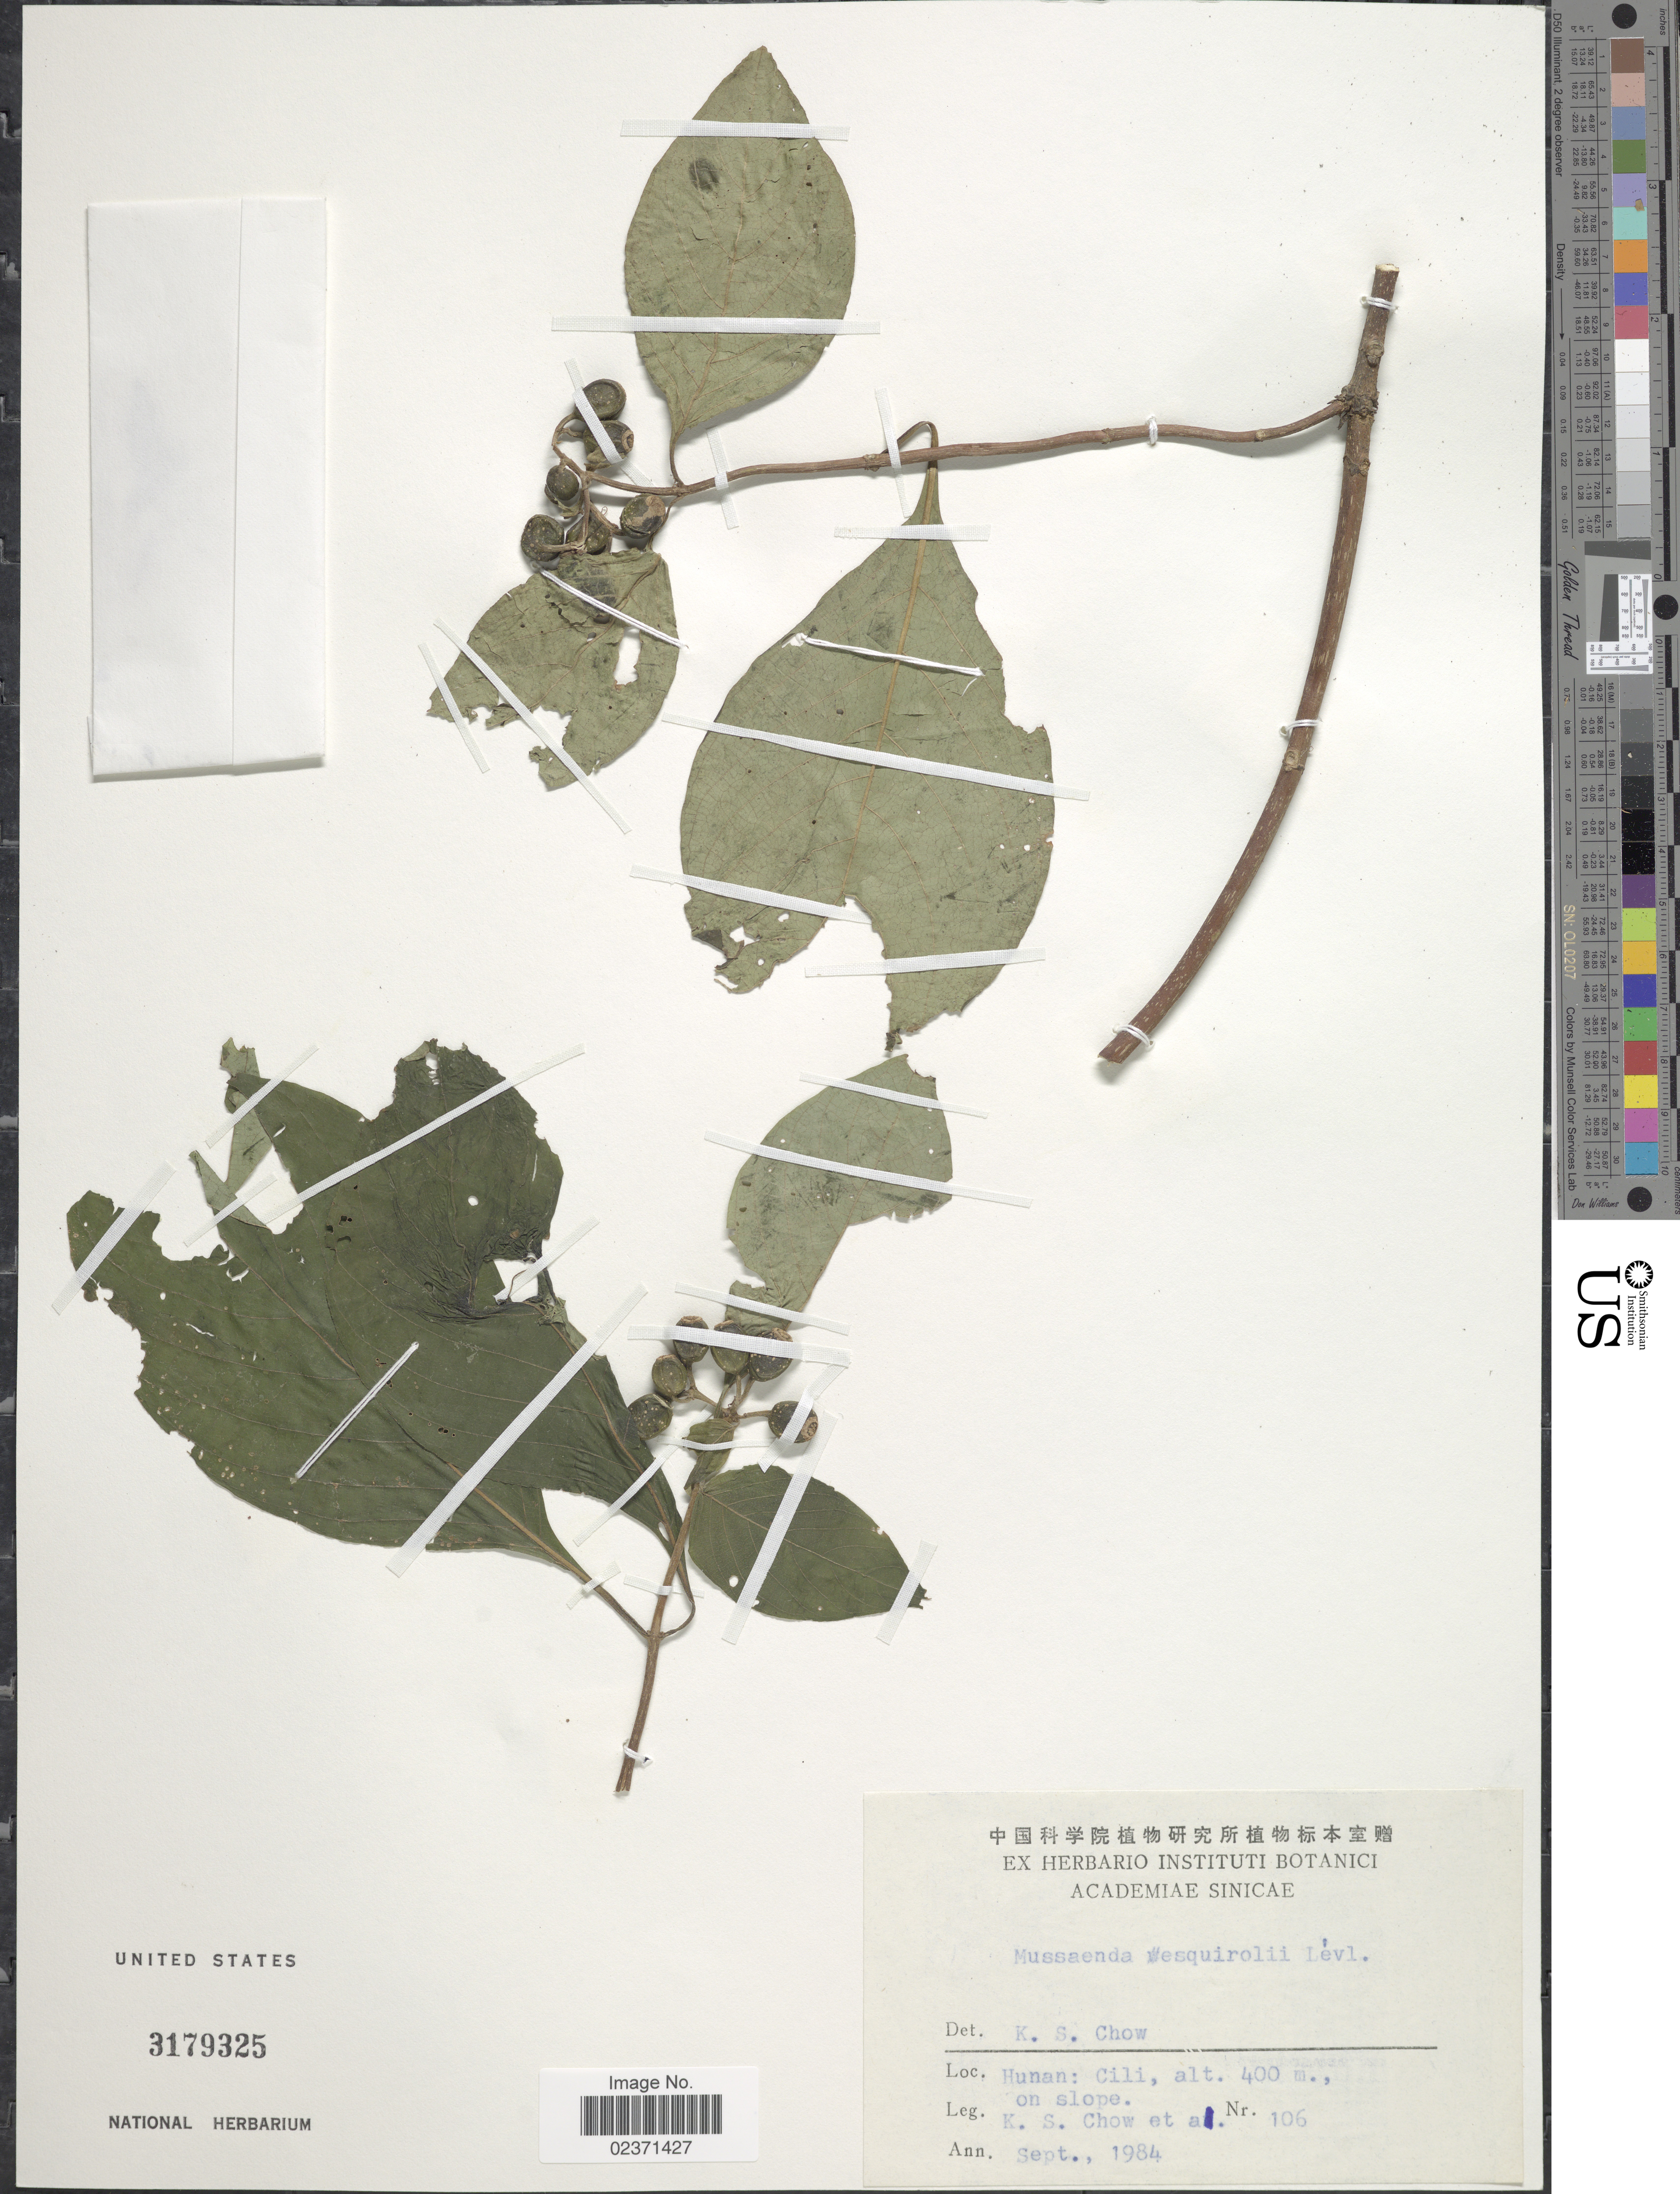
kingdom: Plantae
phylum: Tracheophyta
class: Magnoliopsida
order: Gentianales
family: Rubiaceae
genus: Mussaenda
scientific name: Mussaenda esquirolii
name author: H. Lév.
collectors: K. S. Chow & et al.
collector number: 106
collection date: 1984-09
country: China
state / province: Hunan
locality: Cili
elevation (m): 400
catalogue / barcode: US 3179325